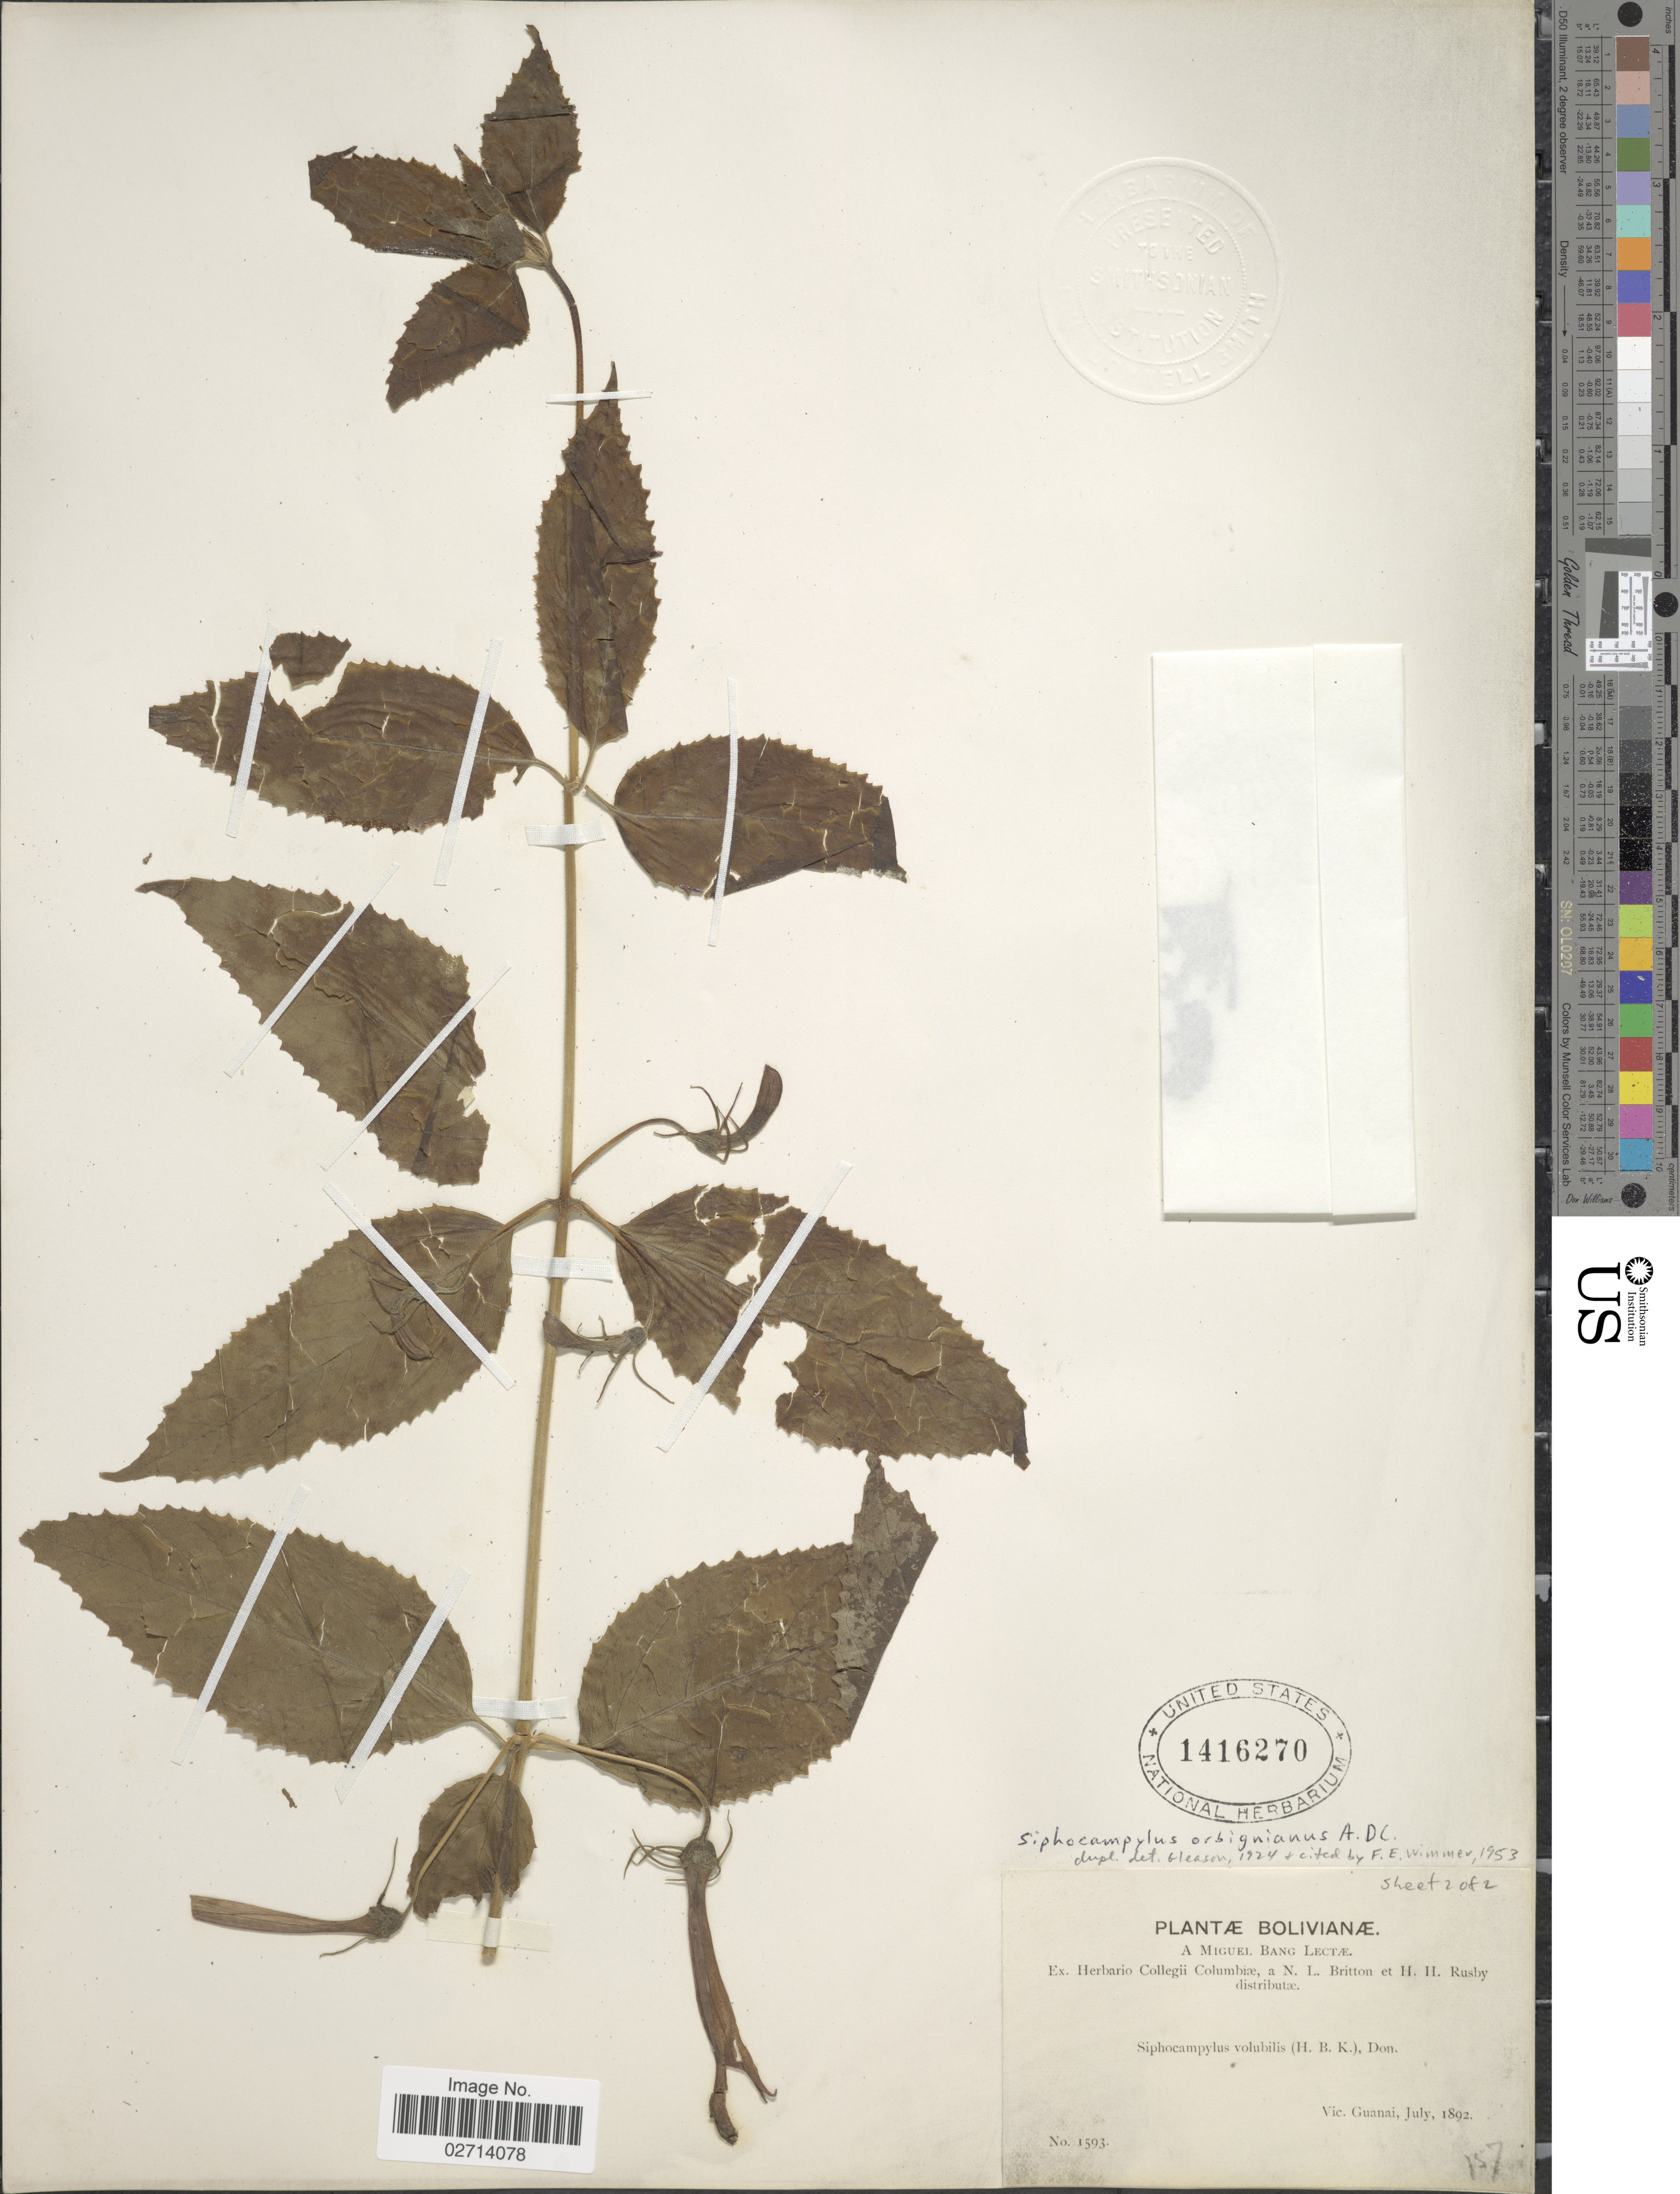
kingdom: Plantae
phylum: Tracheophyta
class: Magnoliopsida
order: Asterales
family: Campanulaceae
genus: Siphocampylus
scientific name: Siphocampylus orbignianus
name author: A. DC.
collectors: M. Bang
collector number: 1593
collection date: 1892-07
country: Bolivia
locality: Vic. Guanai, Bolivianae.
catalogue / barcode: US 1416270